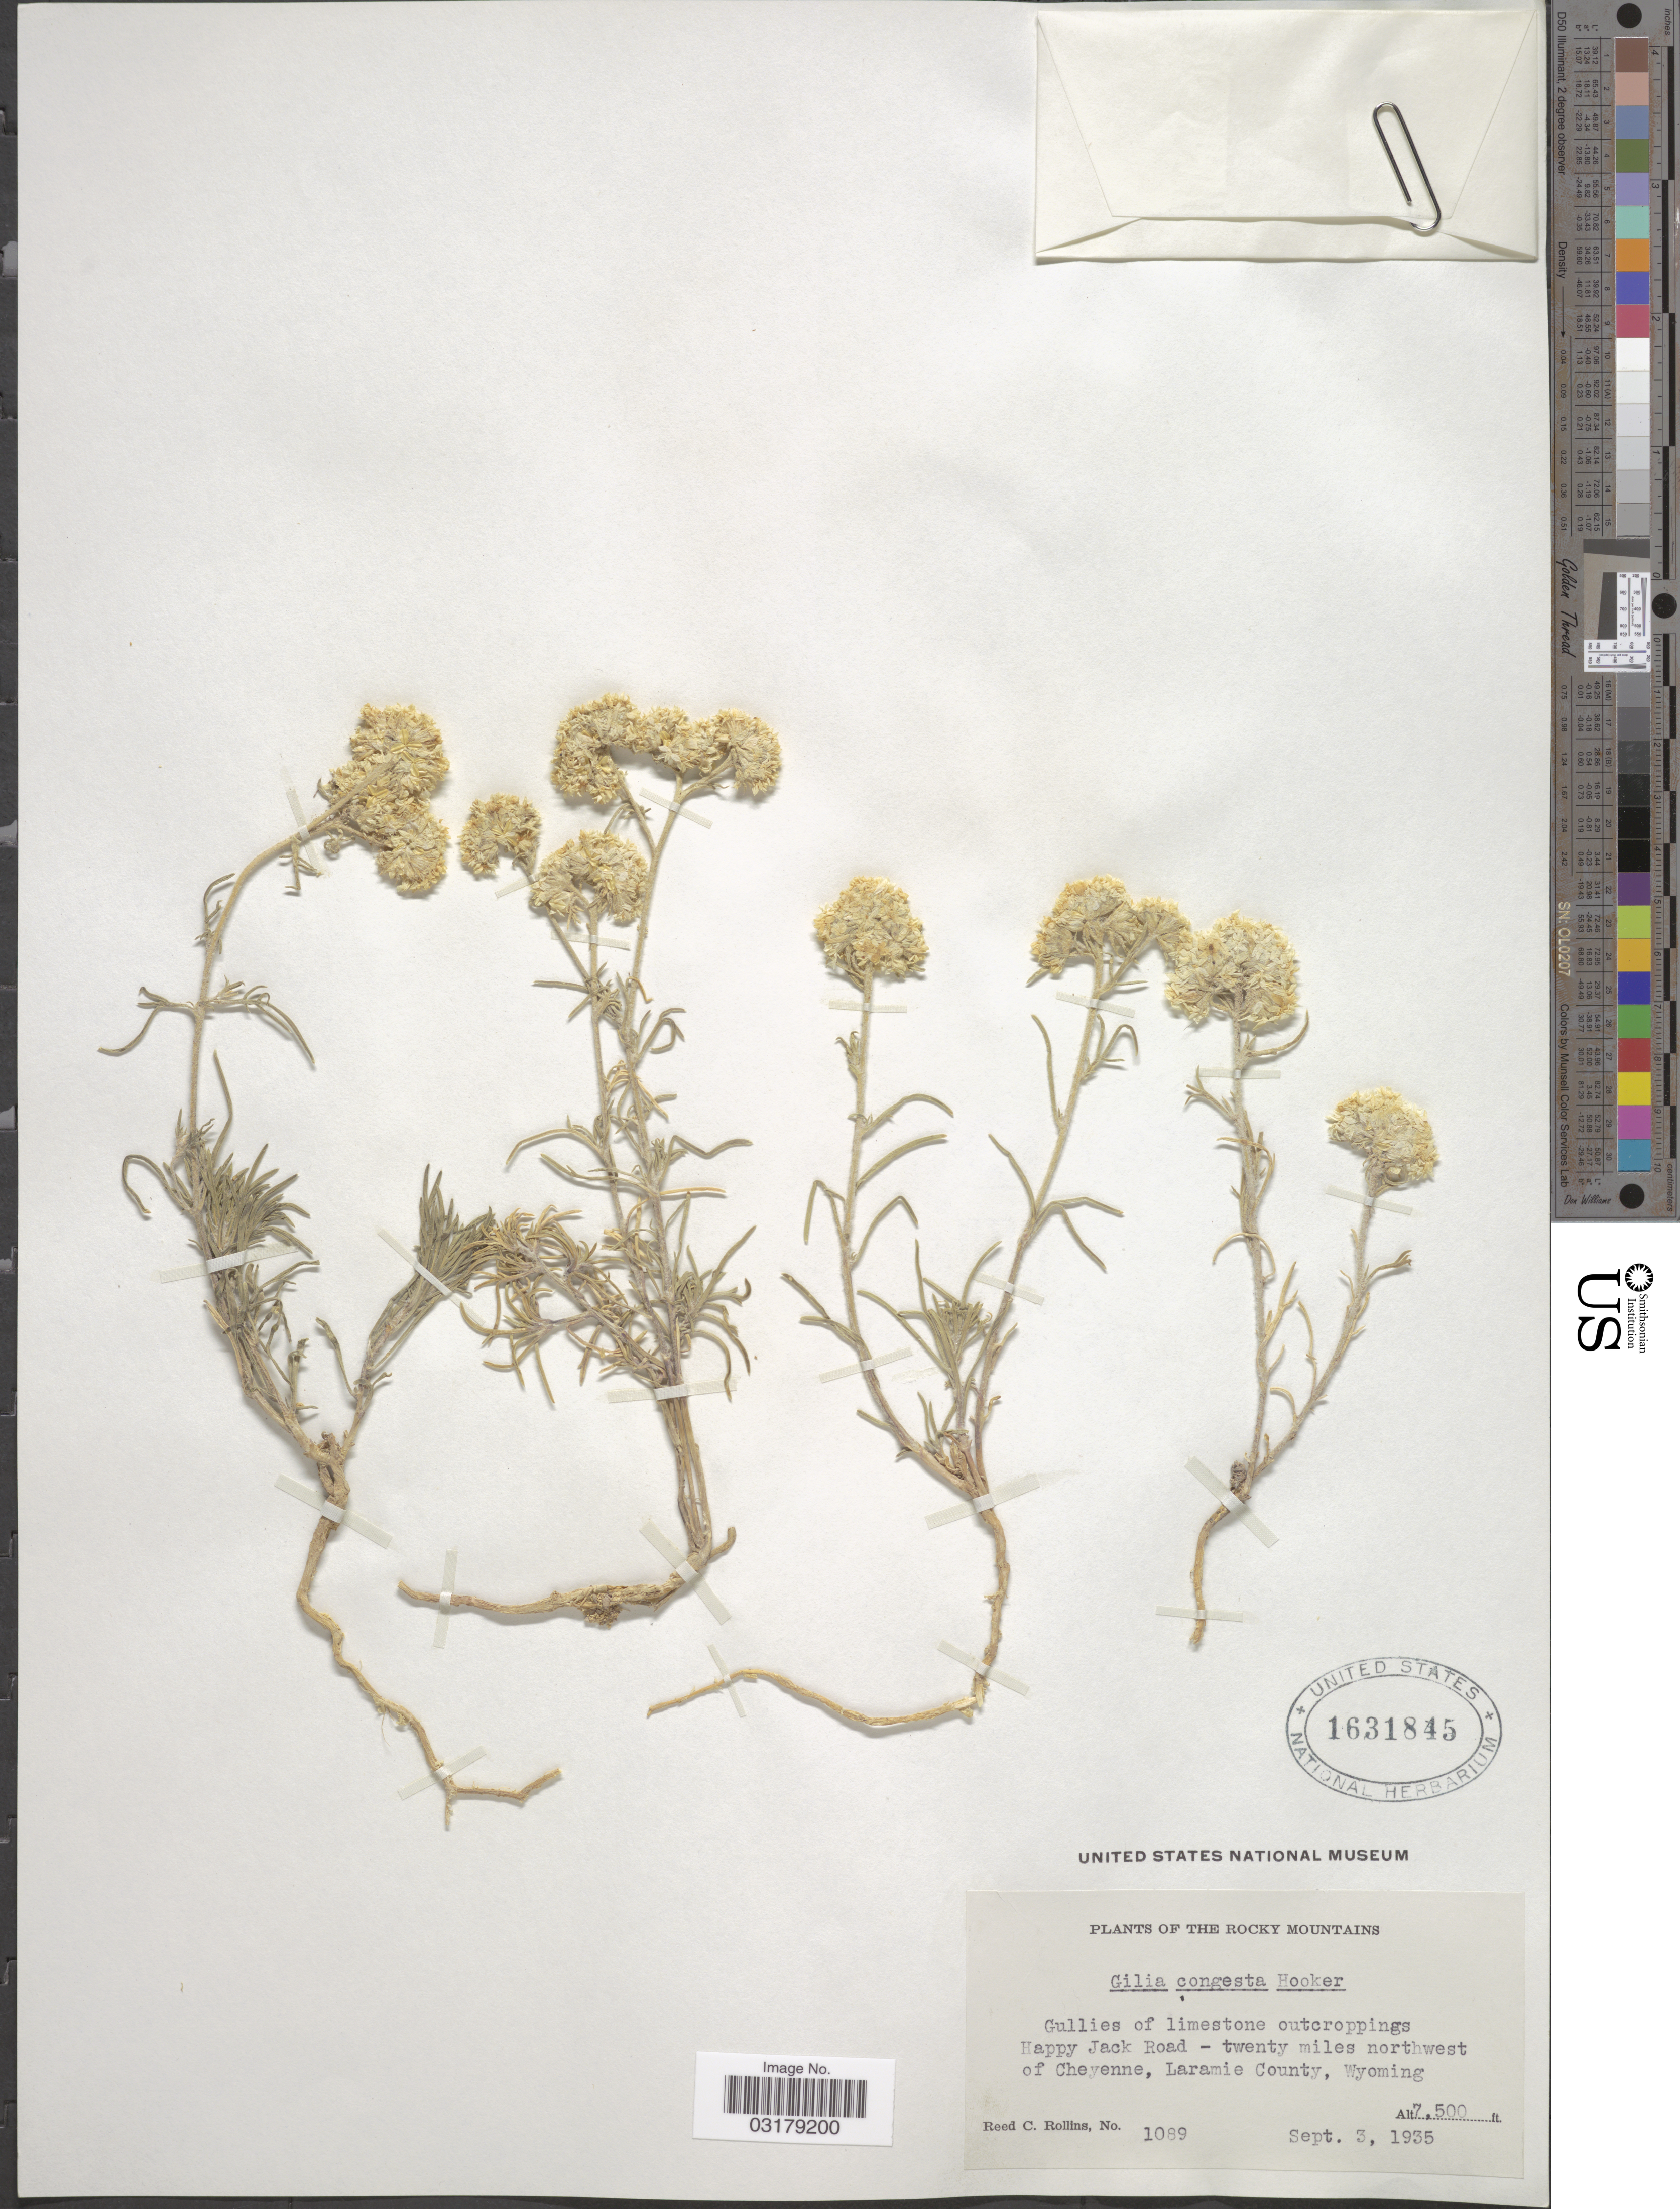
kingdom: Plantae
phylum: Tracheophyta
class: Magnoliopsida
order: Ericales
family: Polemoniaceae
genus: Ipomopsis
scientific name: Ipomopsis congesta subsp. pseudotypica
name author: (Constance & Rollins) A.G. Day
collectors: R. C. Rollins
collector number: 1089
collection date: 1935-09-03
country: United States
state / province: Wyoming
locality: Rocky Mountains. Happy Jack Road - twenty miles northwest of Cheyenne, Laramie County.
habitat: gullies of limestone outcroppings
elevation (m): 2286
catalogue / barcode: US 1631845